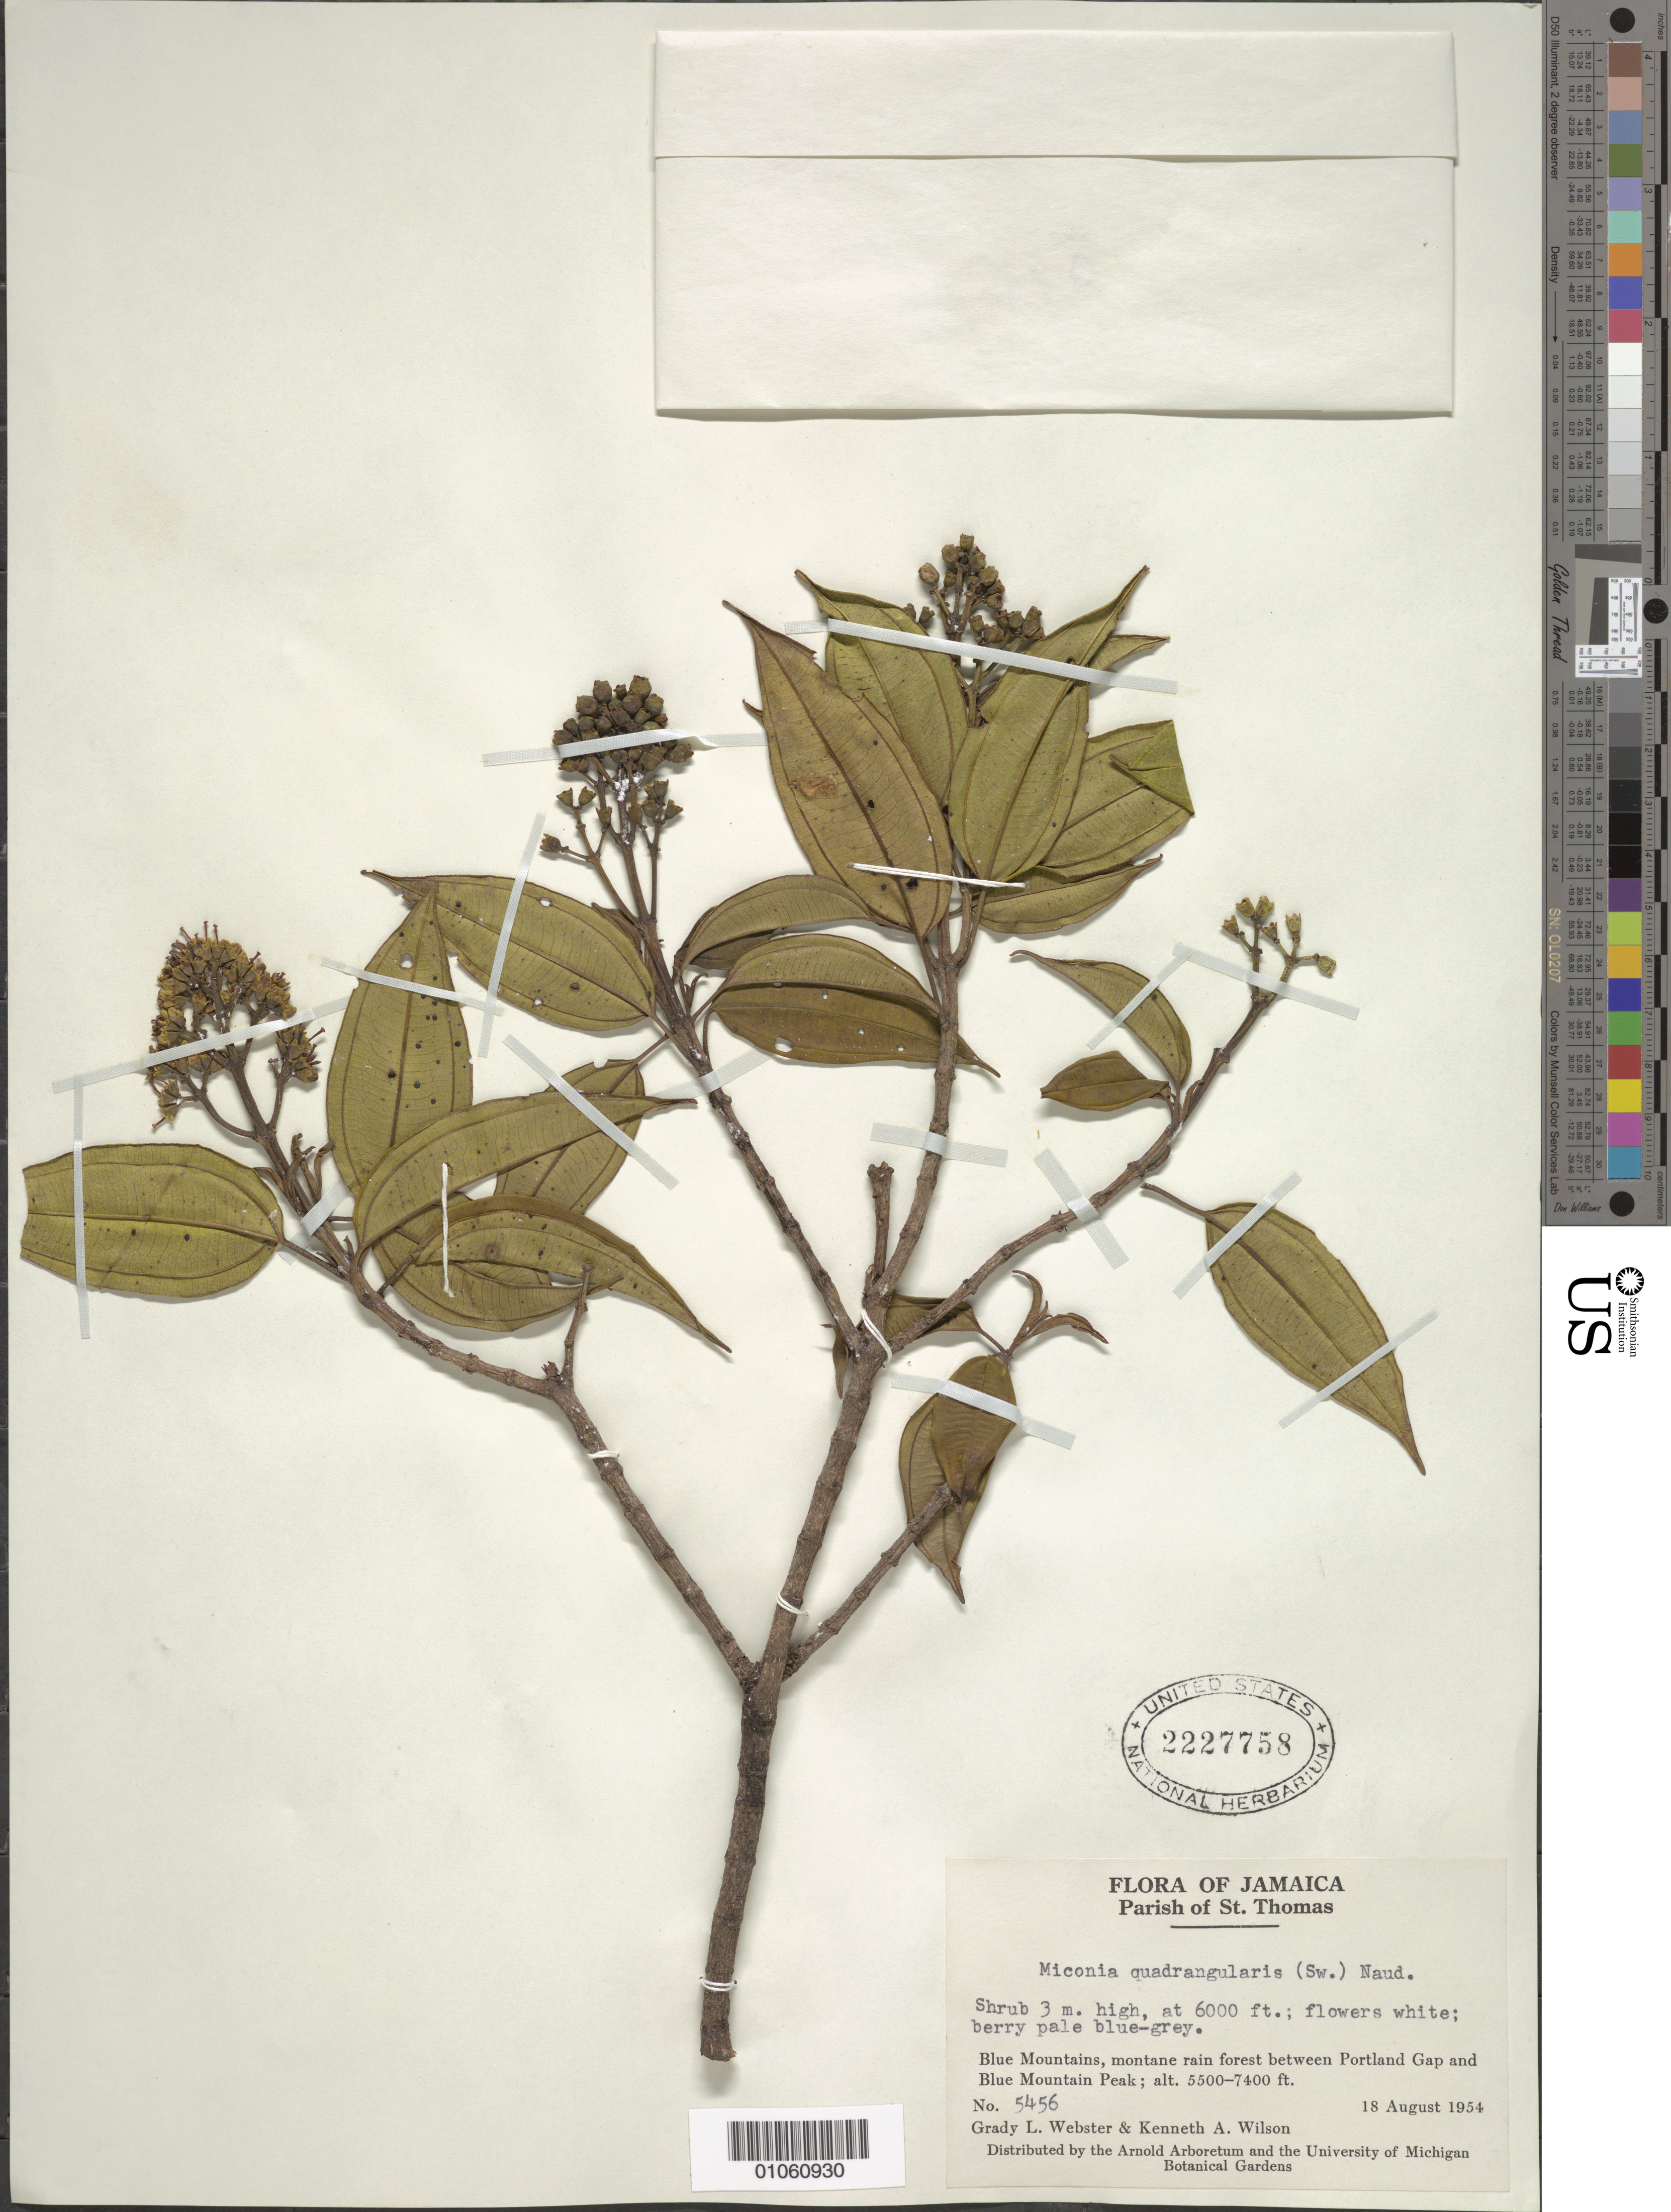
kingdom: Plantae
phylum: Tracheophyta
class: Magnoliopsida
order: Myrtales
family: Melastomataceae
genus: Miconia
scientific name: Miconia quadrangularis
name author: (Sw.) Naudin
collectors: G. L. Webster & K. A. Wilson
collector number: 5456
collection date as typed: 18 Aug 1954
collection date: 1954-08-18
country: Jamaica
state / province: Saint Thomas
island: Jamaica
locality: Blue Mountains, between Portland Gap and Blue Mountain Peak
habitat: Montane rainforest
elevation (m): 1829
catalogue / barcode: US 2227758